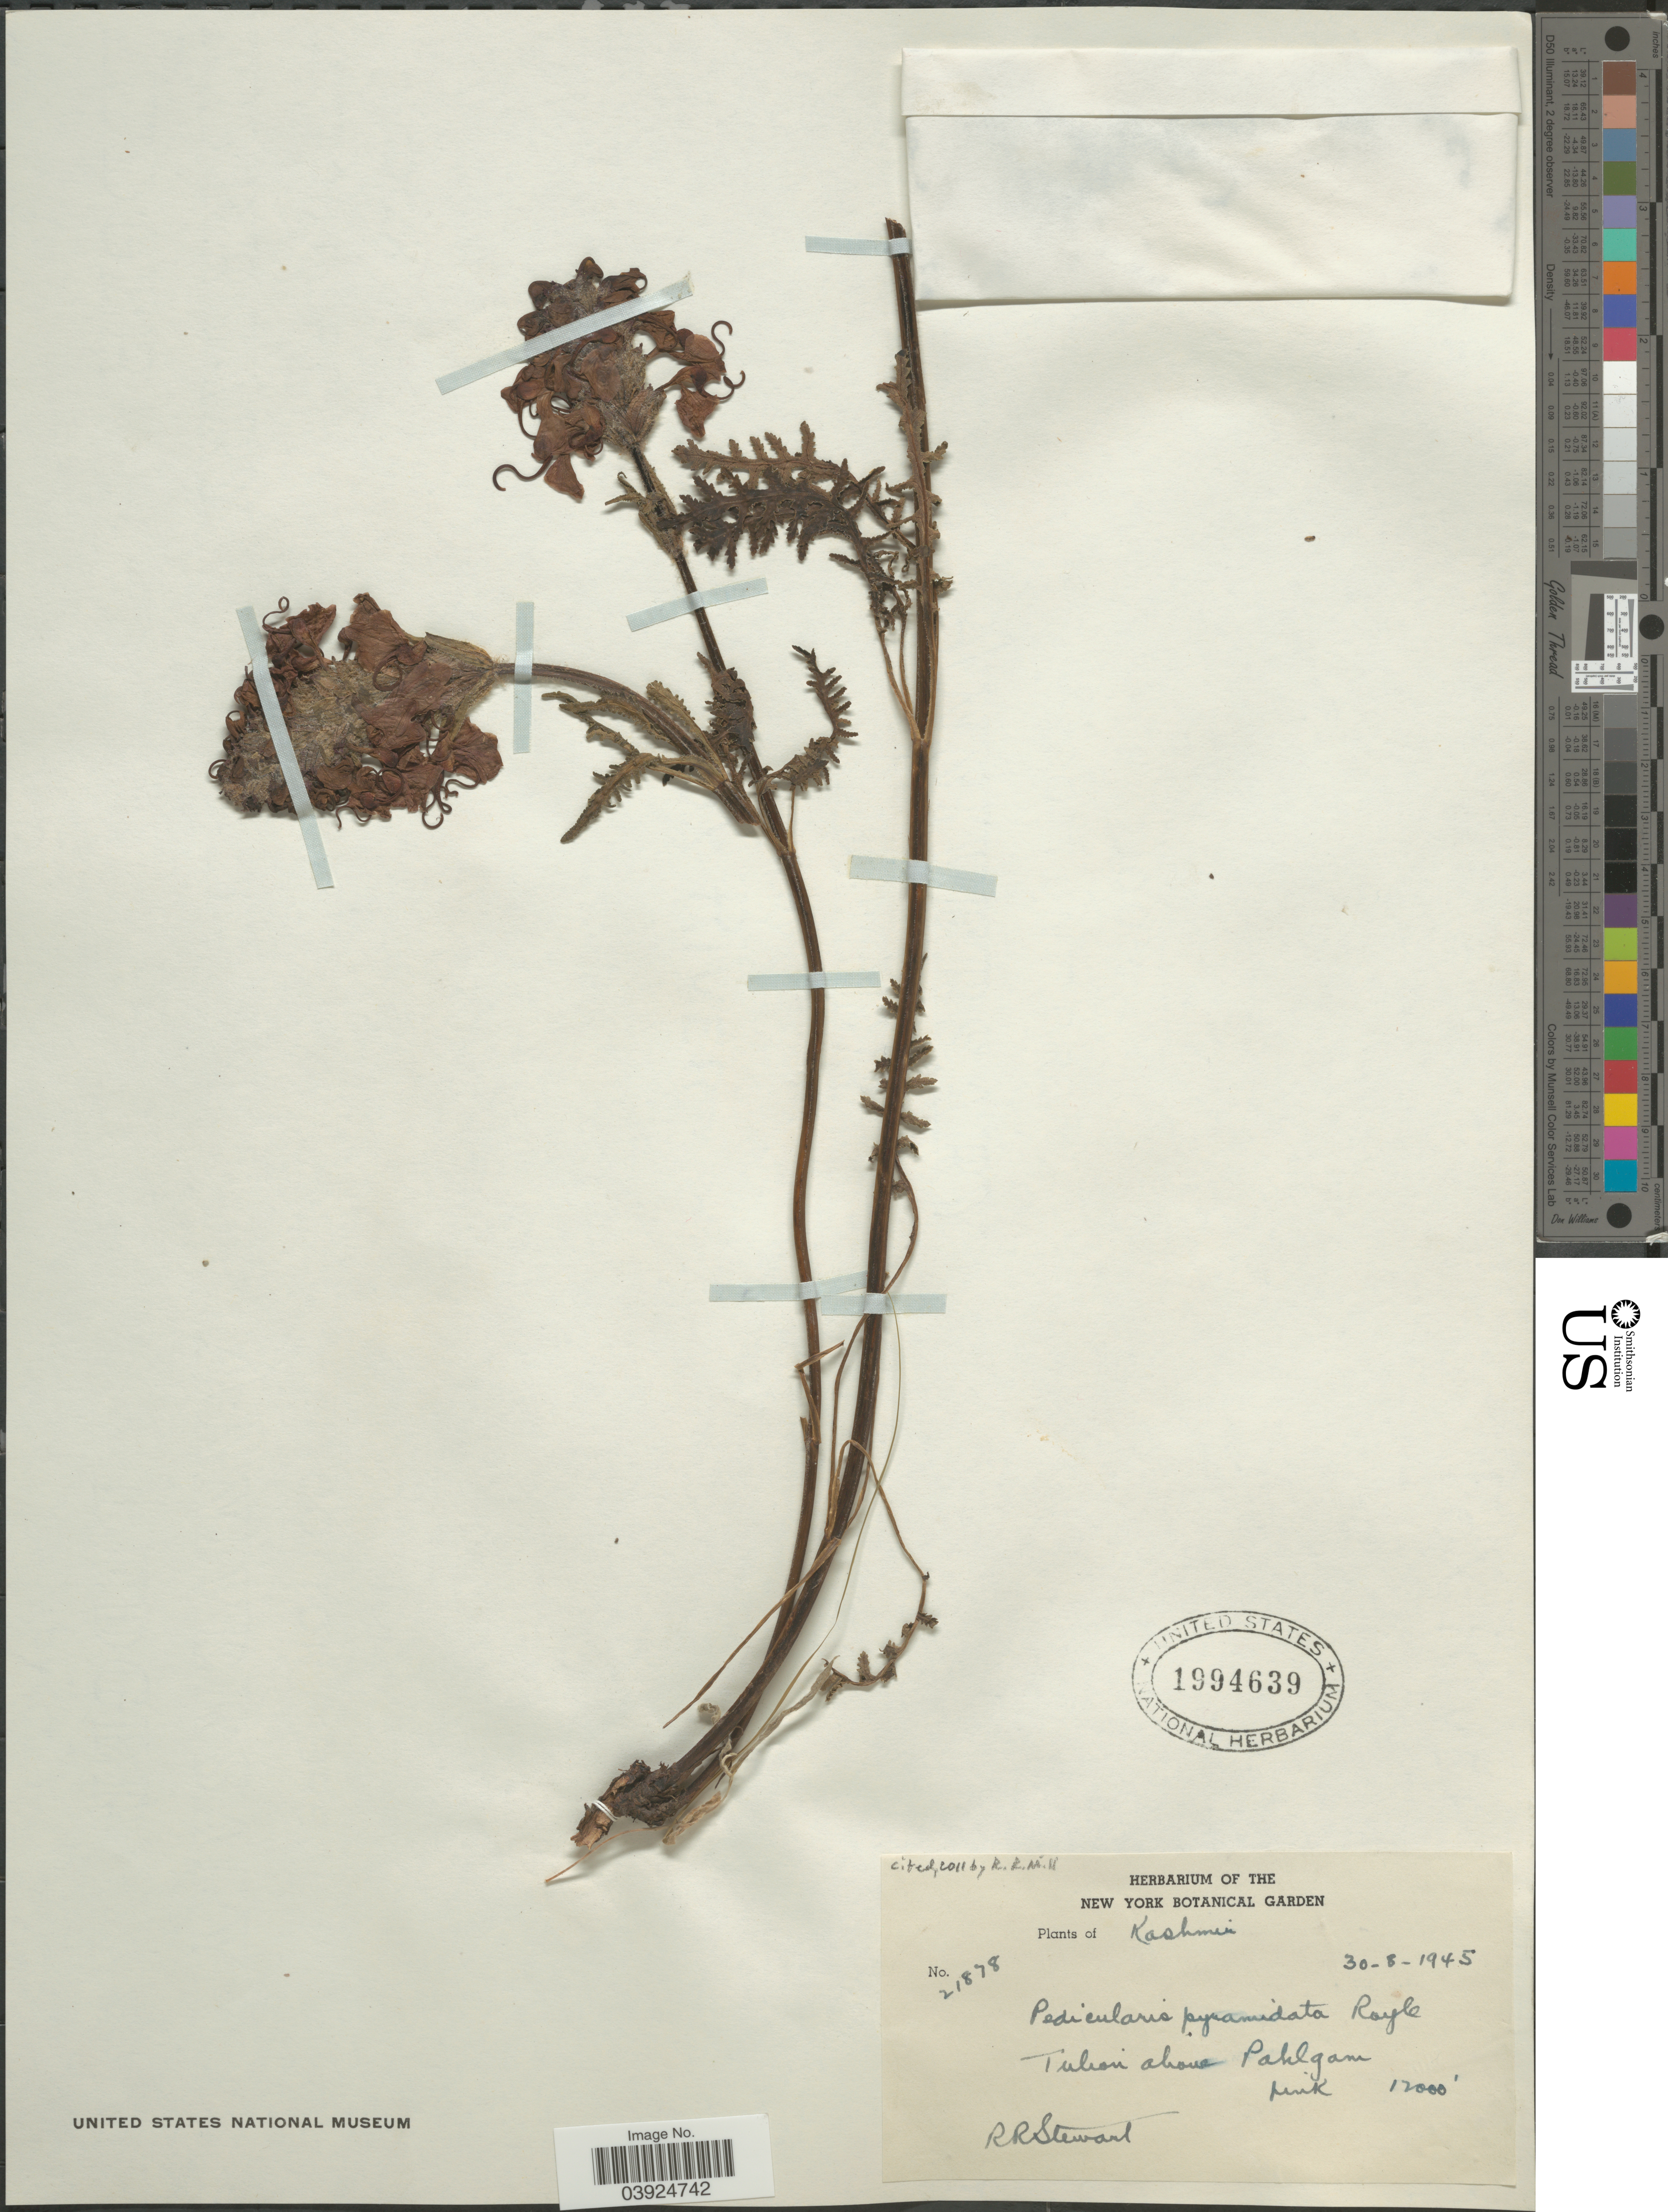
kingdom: Plantae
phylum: Tracheophyta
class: Magnoliopsida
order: Lamiales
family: Orobanchaceae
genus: Pedicularis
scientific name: Pedicularis pyramidata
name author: Royle ex Benth.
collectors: R. Stewart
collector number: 21878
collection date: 1945-08-30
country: India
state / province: Jammu and Kashmir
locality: Kashmir. Tulion above Pahlgam.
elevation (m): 3658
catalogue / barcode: US 1994639